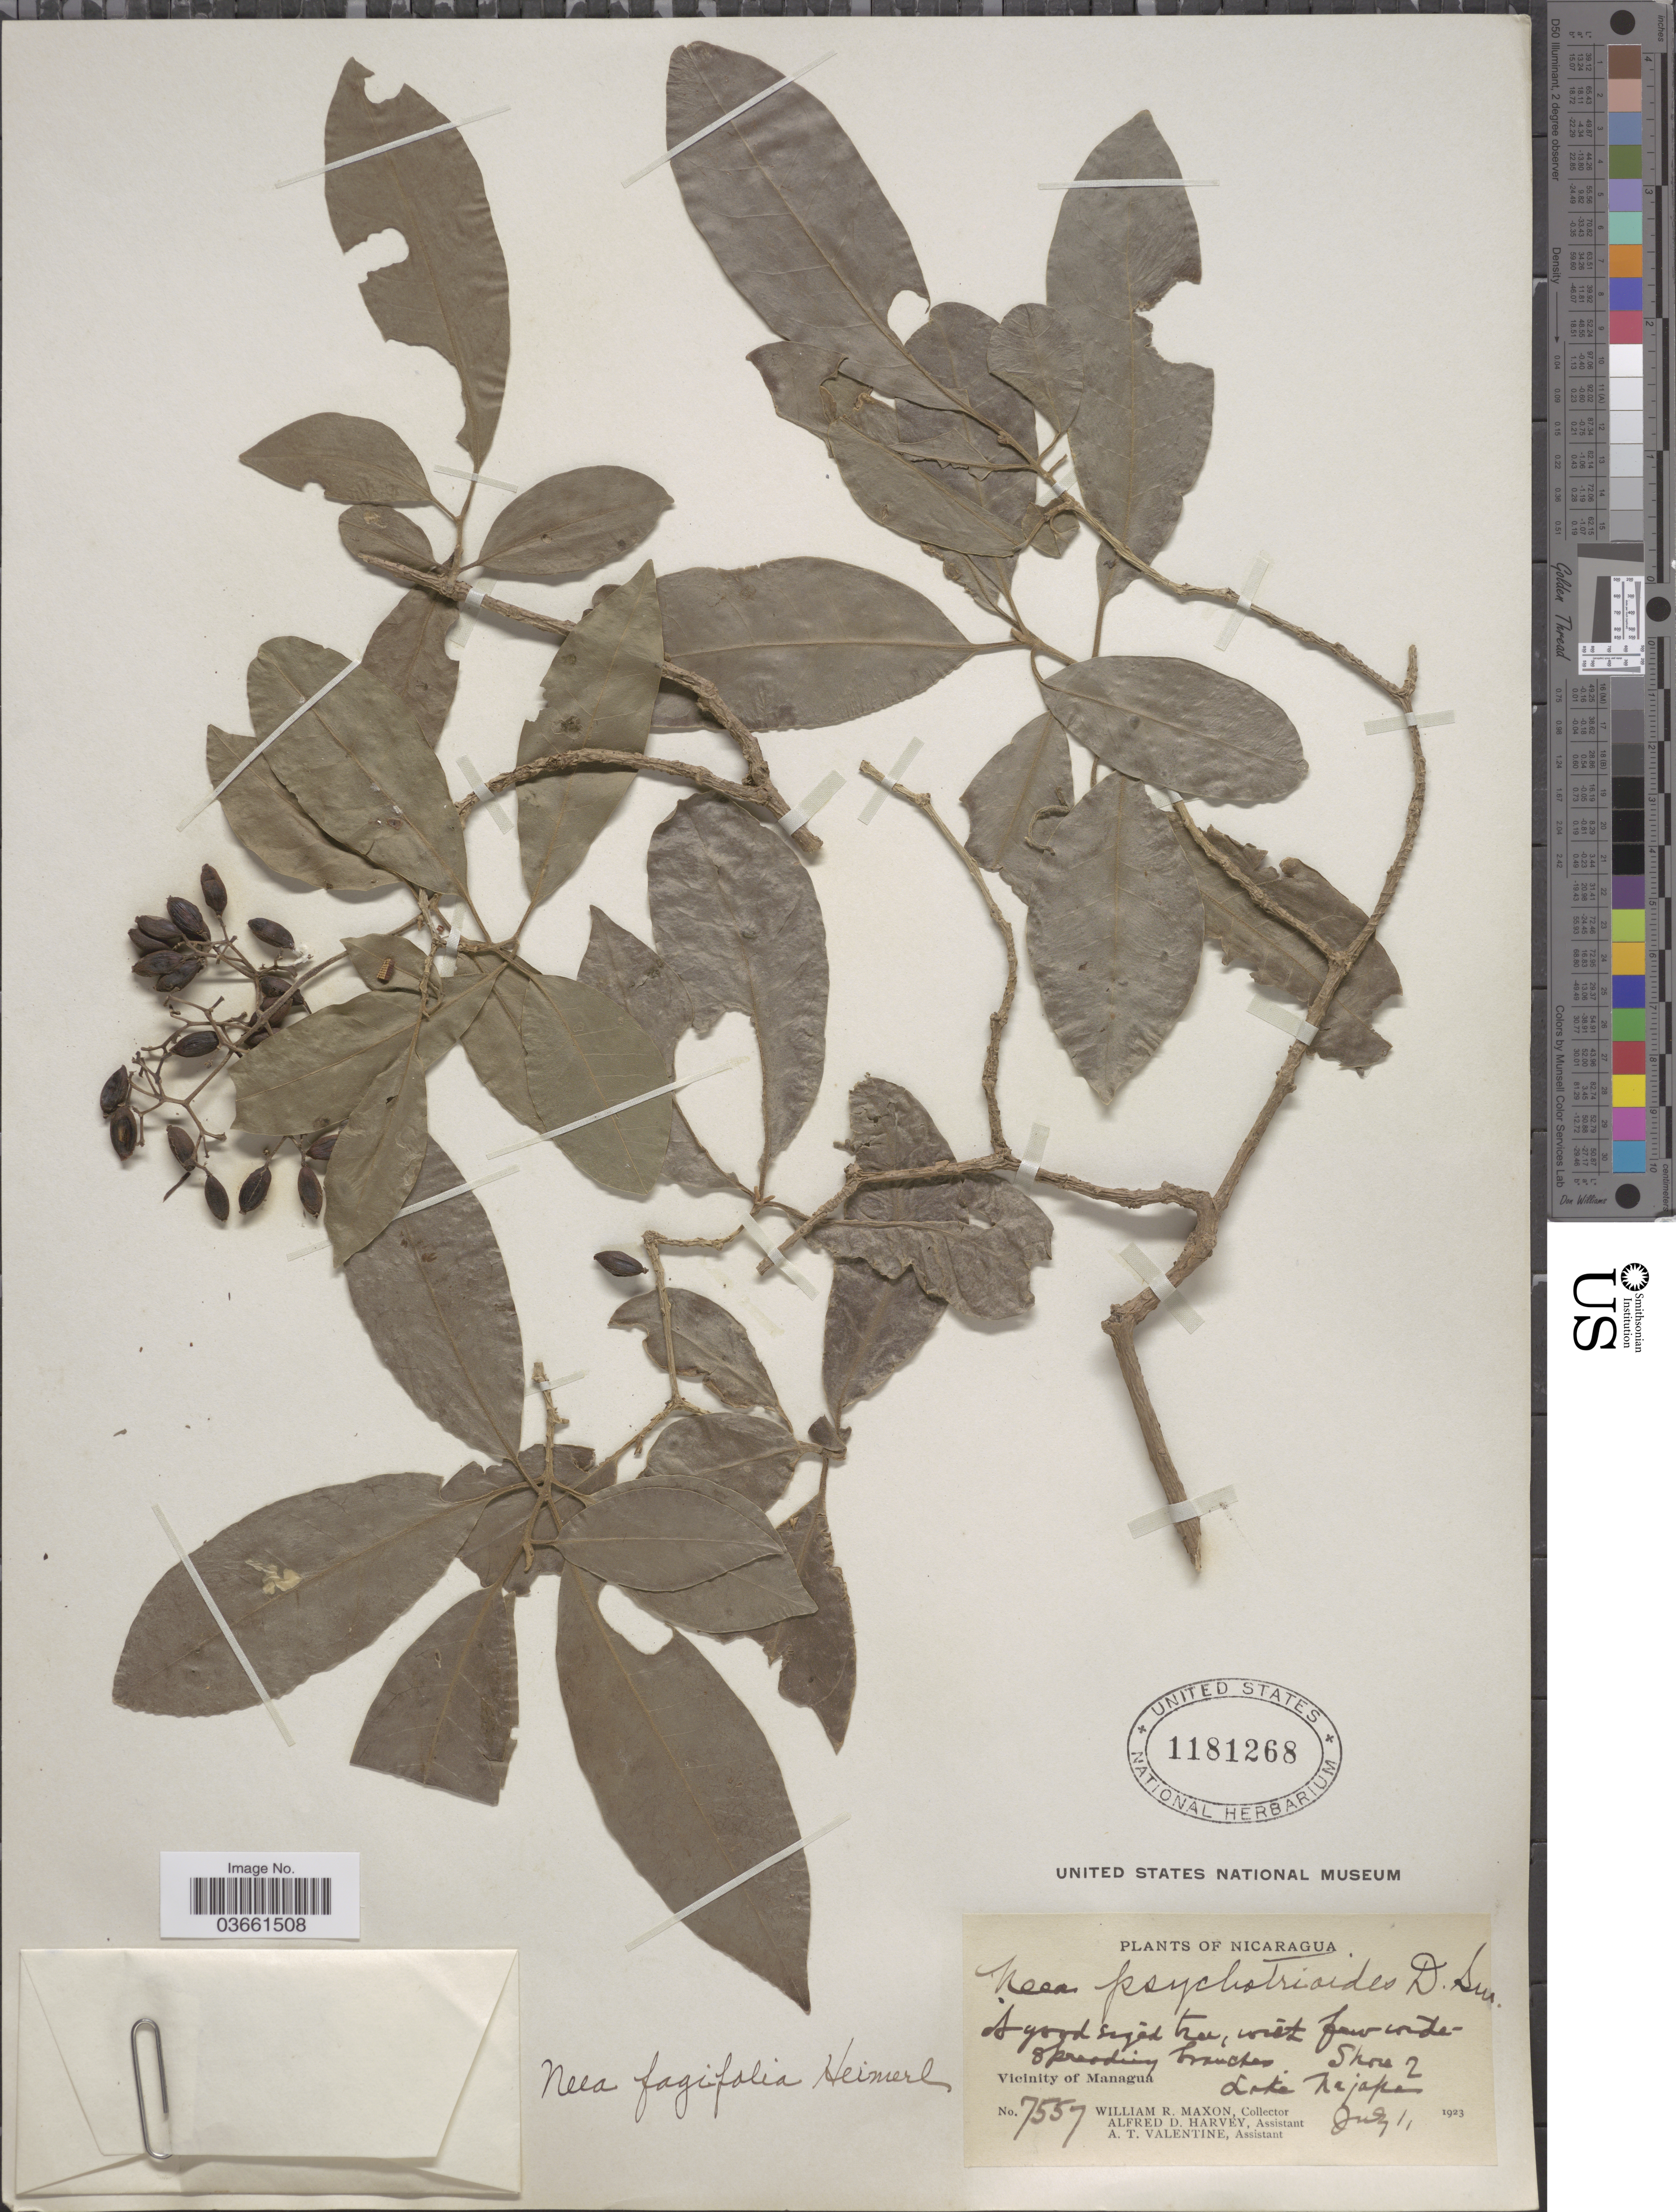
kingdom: Plantae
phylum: Tracheophyta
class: Magnoliopsida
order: Caryophyllales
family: Nyctaginaceae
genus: Neea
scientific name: Neea fagifolia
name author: Heimerl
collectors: W. R. Maxon, A. D. Harvey & A. Valentine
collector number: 7557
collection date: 1923-07-01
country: Nicaragua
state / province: Managua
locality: Shore of Lake Nejapa. Vicinity of Managua.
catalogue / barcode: US 1181268